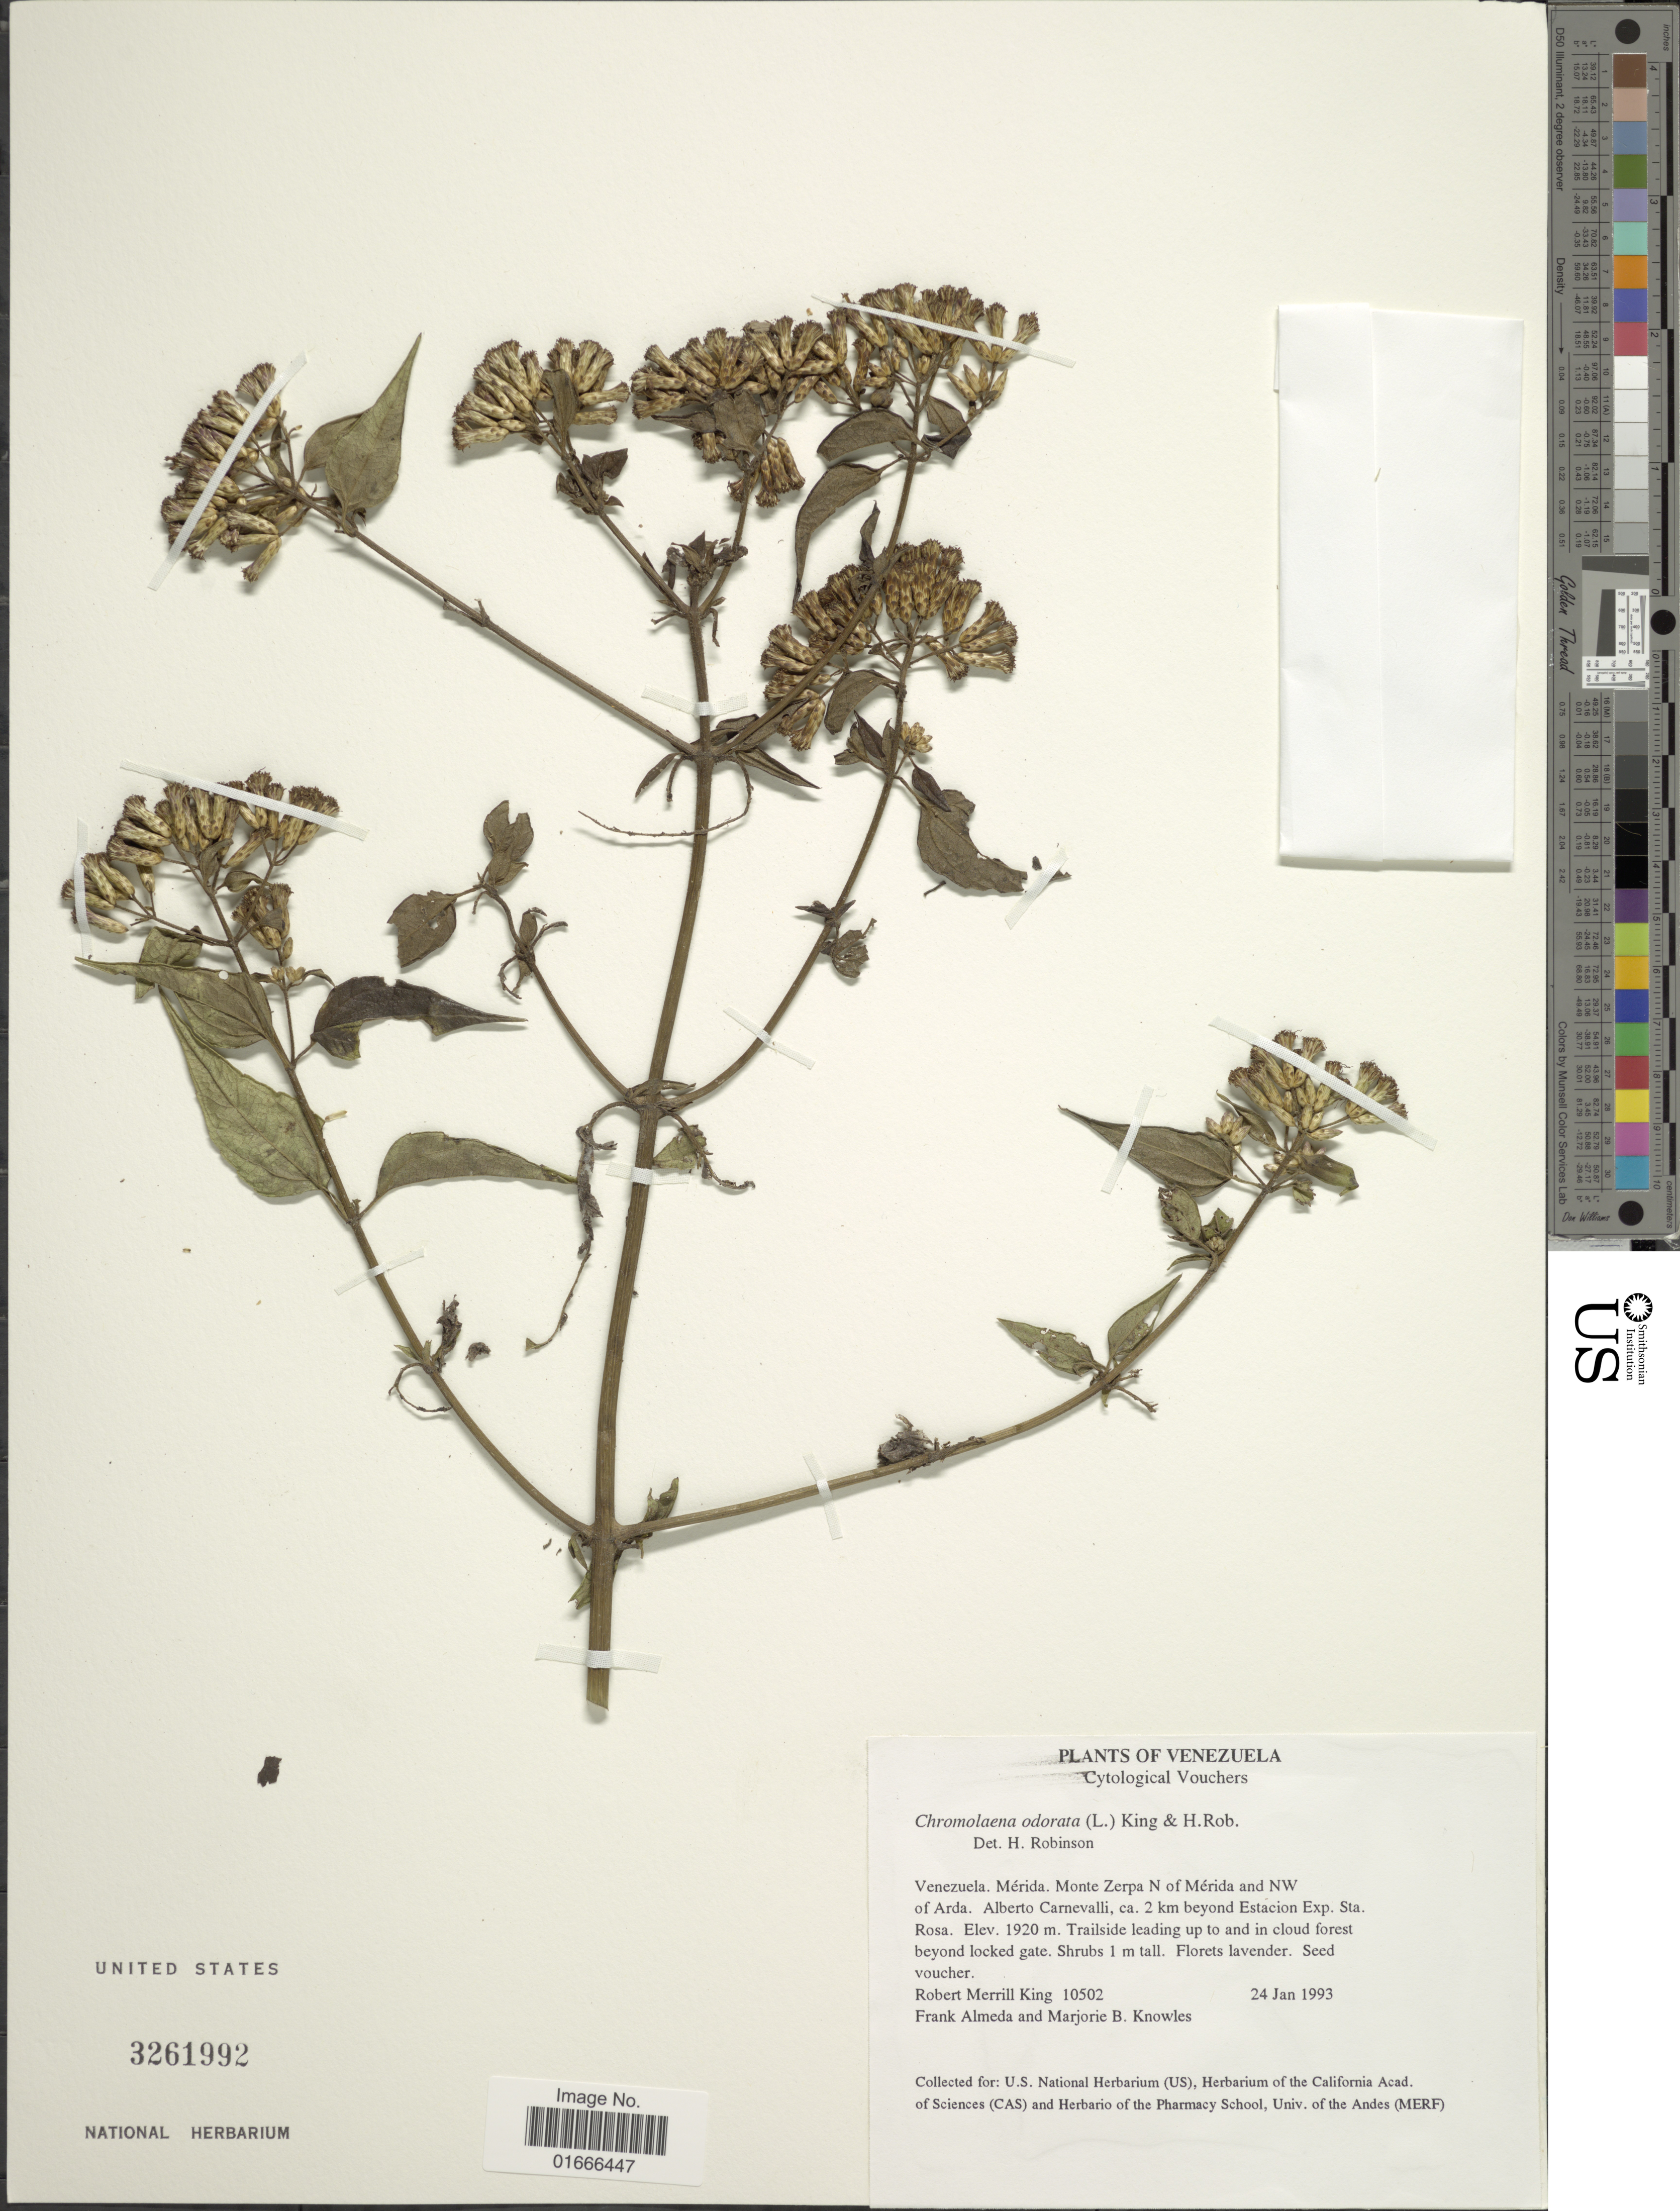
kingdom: Plantae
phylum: Tracheophyta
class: Magnoliopsida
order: Asterales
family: Asteraceae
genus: Chromolaena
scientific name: Chromolaena odorata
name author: (L.) R.M. King & H. Rob.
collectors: R. M. King, F. Almeda & M. B. Knowles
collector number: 10502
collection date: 1993-01-24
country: Venezuela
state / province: Mérida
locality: Monte Zerpa N of Merida and NW of Arda, Alberto Carnevalli, ca 2 km beyond Estacion Exp. Sta. Rosa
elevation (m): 1920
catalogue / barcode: US 3261992